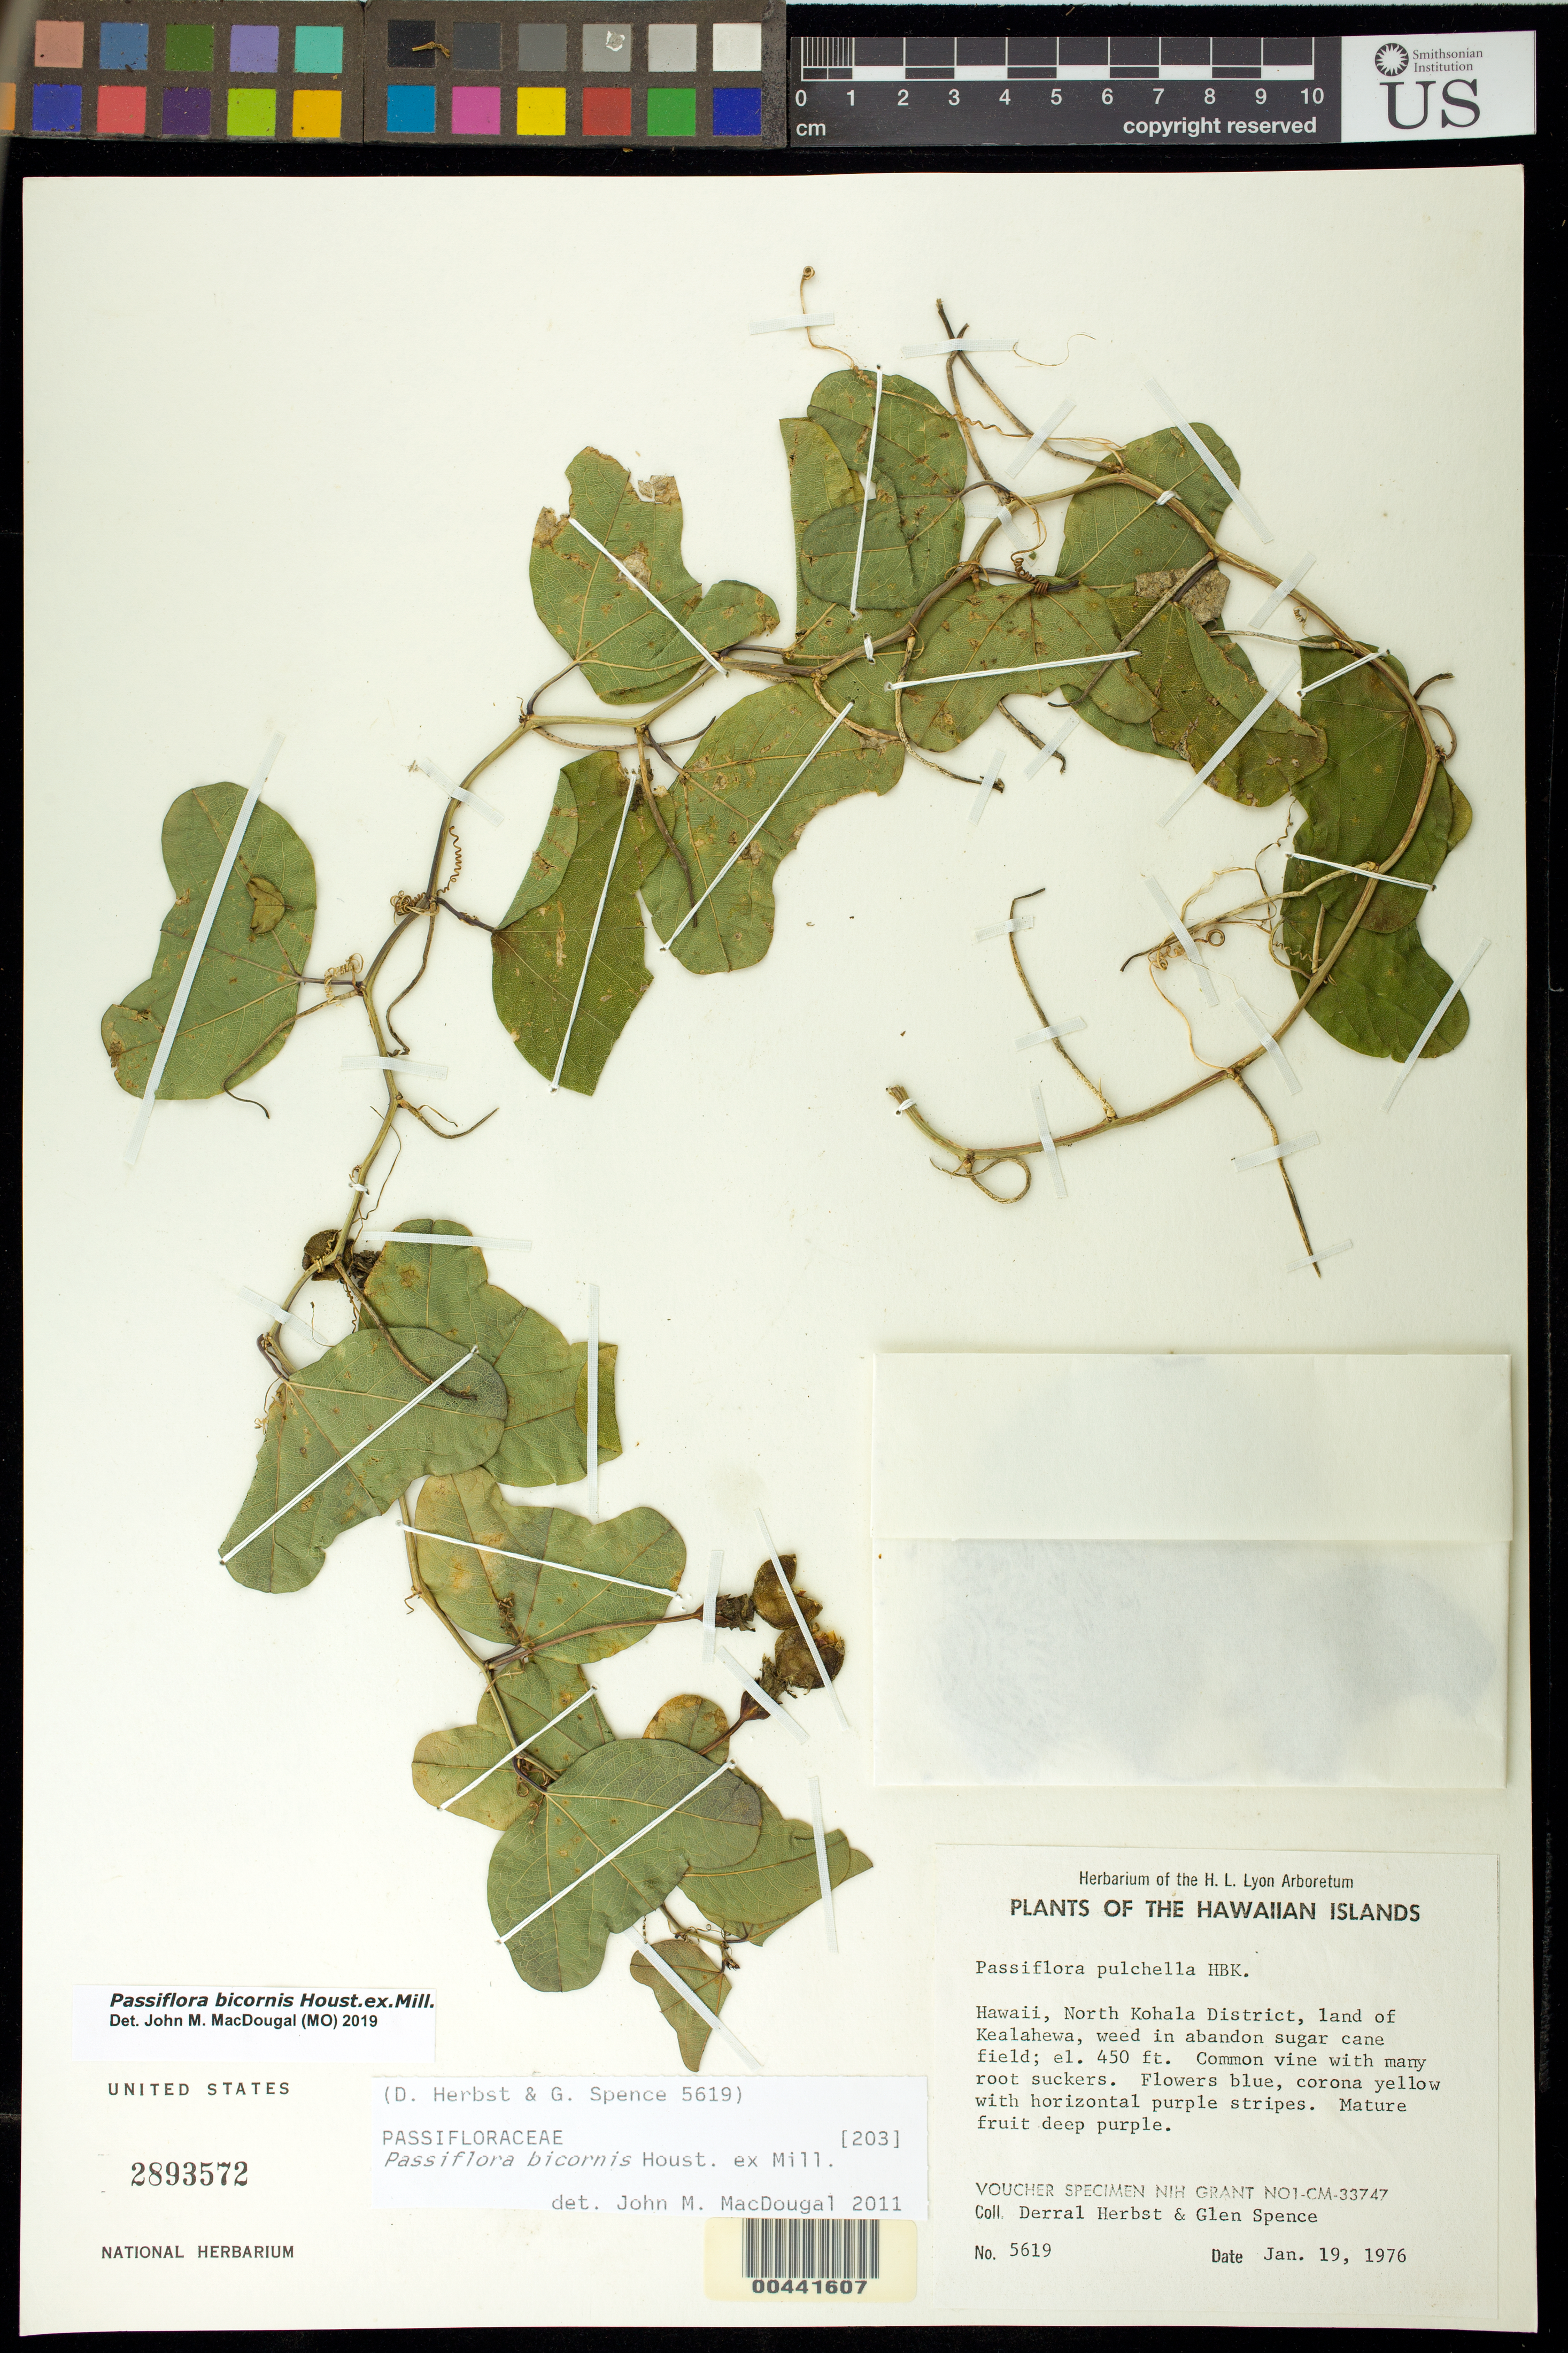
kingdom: Plantae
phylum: Tracheophyta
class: Magnoliopsida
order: Malpighiales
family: Passifloraceae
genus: Passiflora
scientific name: Passiflora pulchella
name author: Kunth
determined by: Feuillet, C.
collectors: D. R. Herbst & G. Spence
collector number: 5619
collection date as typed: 19 Jan 1976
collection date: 1976-01-19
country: United States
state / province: Hawaii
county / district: Hawaii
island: Hawaii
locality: N Kohala District, land of Kealahewa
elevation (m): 137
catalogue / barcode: US 2893572